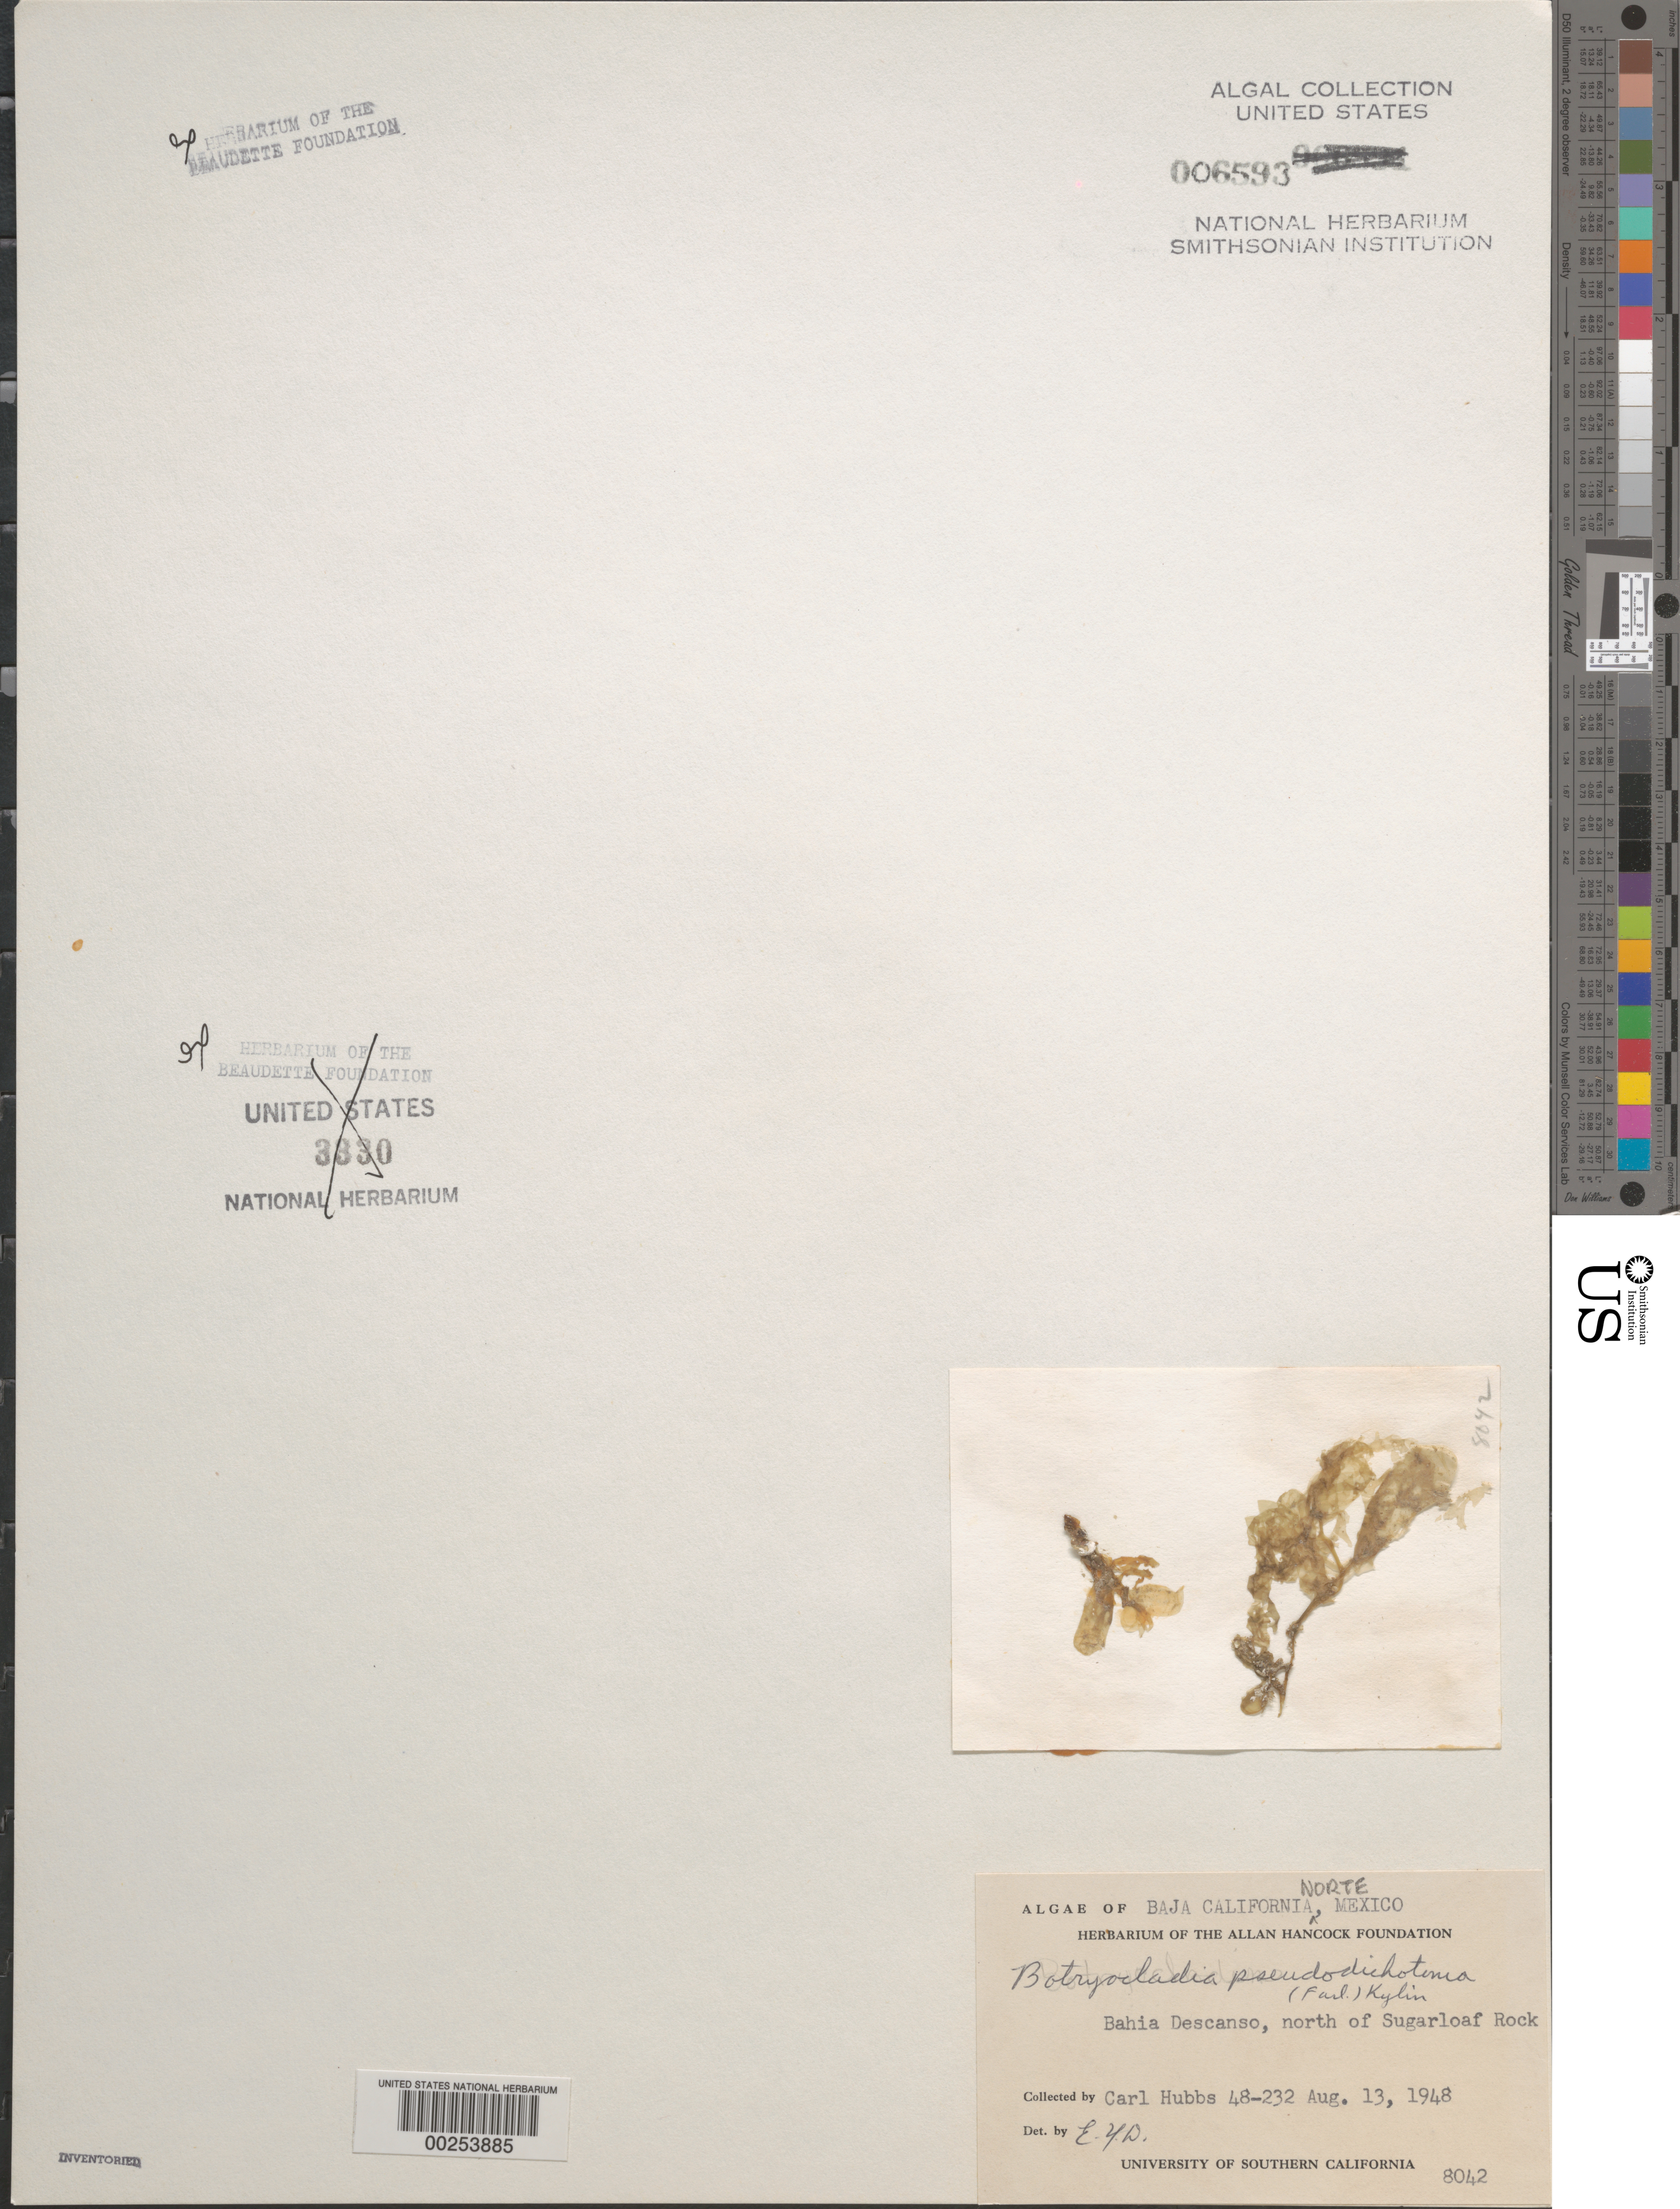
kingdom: Plantae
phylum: Rhodophyta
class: Florideophyceae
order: Rhodymeniales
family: Rhodymeniaceae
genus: Botryocladia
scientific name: Botryocladia pseudodichotoma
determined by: Dawson, E. Y.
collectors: C. Hubbs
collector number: EYD 8042 & HUBBS 48-232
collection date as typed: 13 Aug 1948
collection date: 1948-08-13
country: Mexico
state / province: Baja California Norte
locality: Bahia Descanso, north of Sugarloaf Rock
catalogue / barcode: US 6593